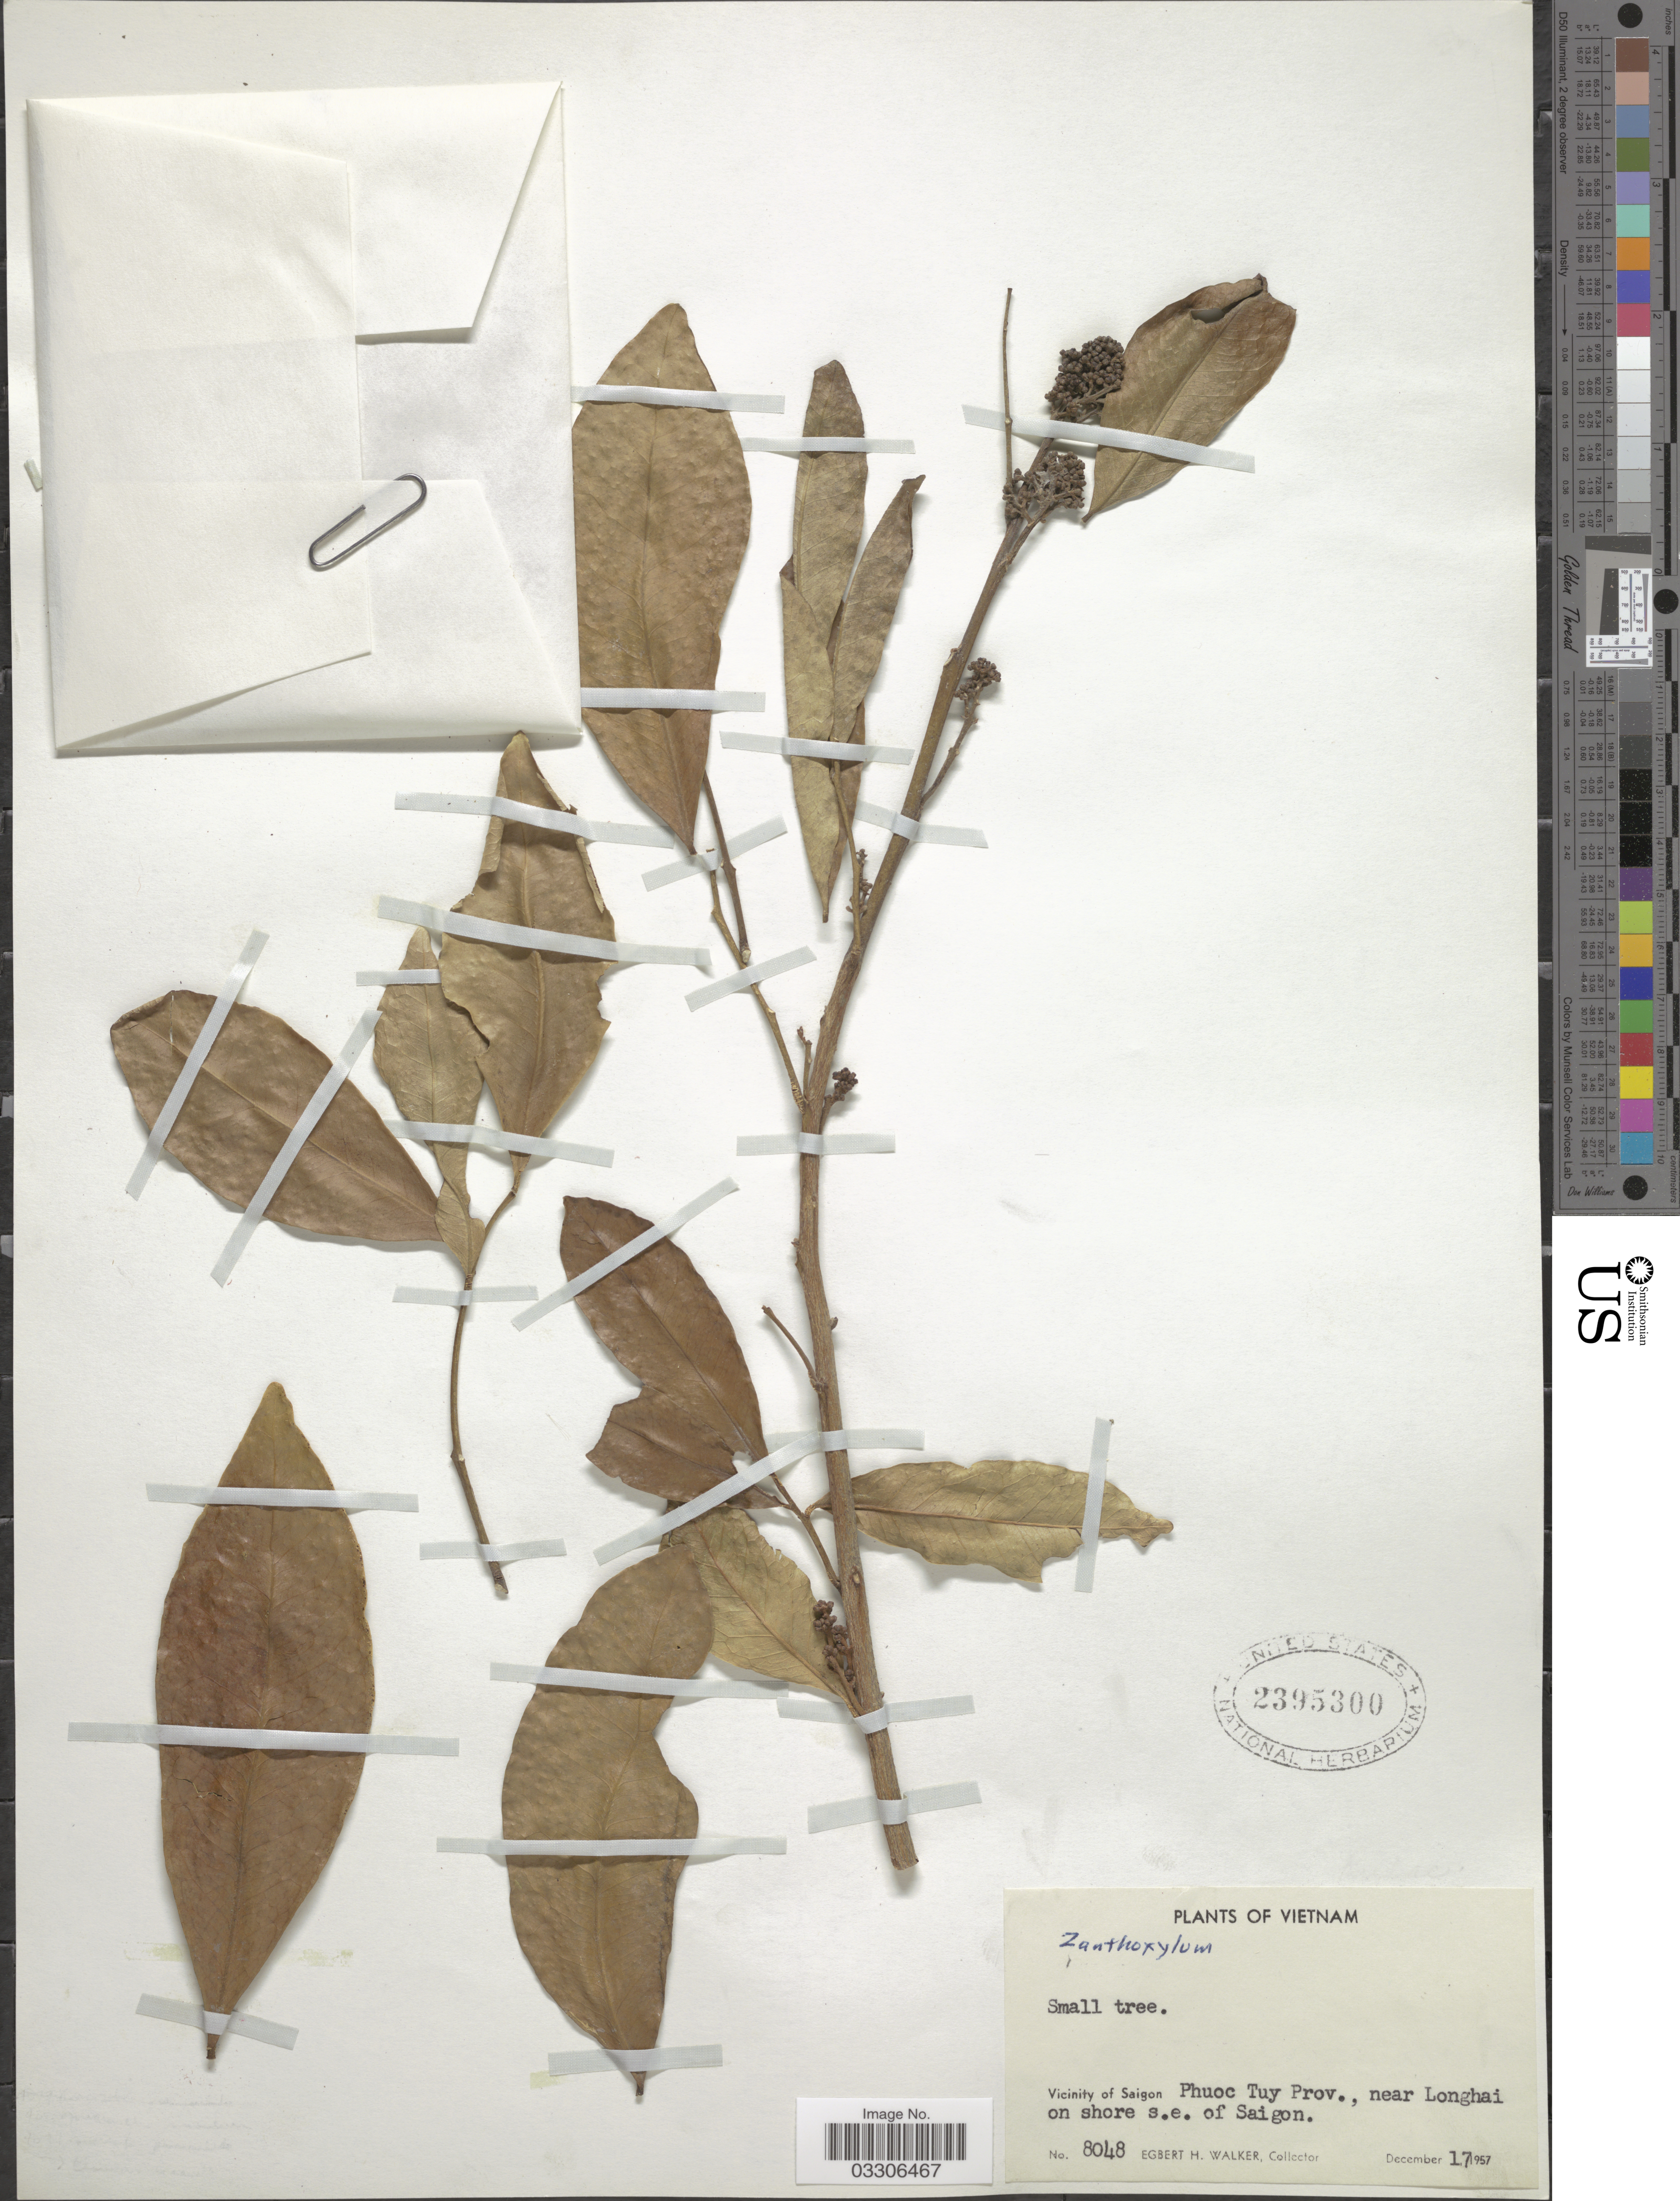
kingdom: Plantae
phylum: Tracheophyta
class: Magnoliopsida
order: Sapindales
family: Rutaceae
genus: Zanthoxylum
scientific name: Zanthoxylum sp.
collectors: E. H. Walker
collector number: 8048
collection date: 1957-12-17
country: Vietnam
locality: Vicinity of Saigon Phuoc Tuy Prov., near Longhai on shore s.e. of Saigon.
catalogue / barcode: US 2395300